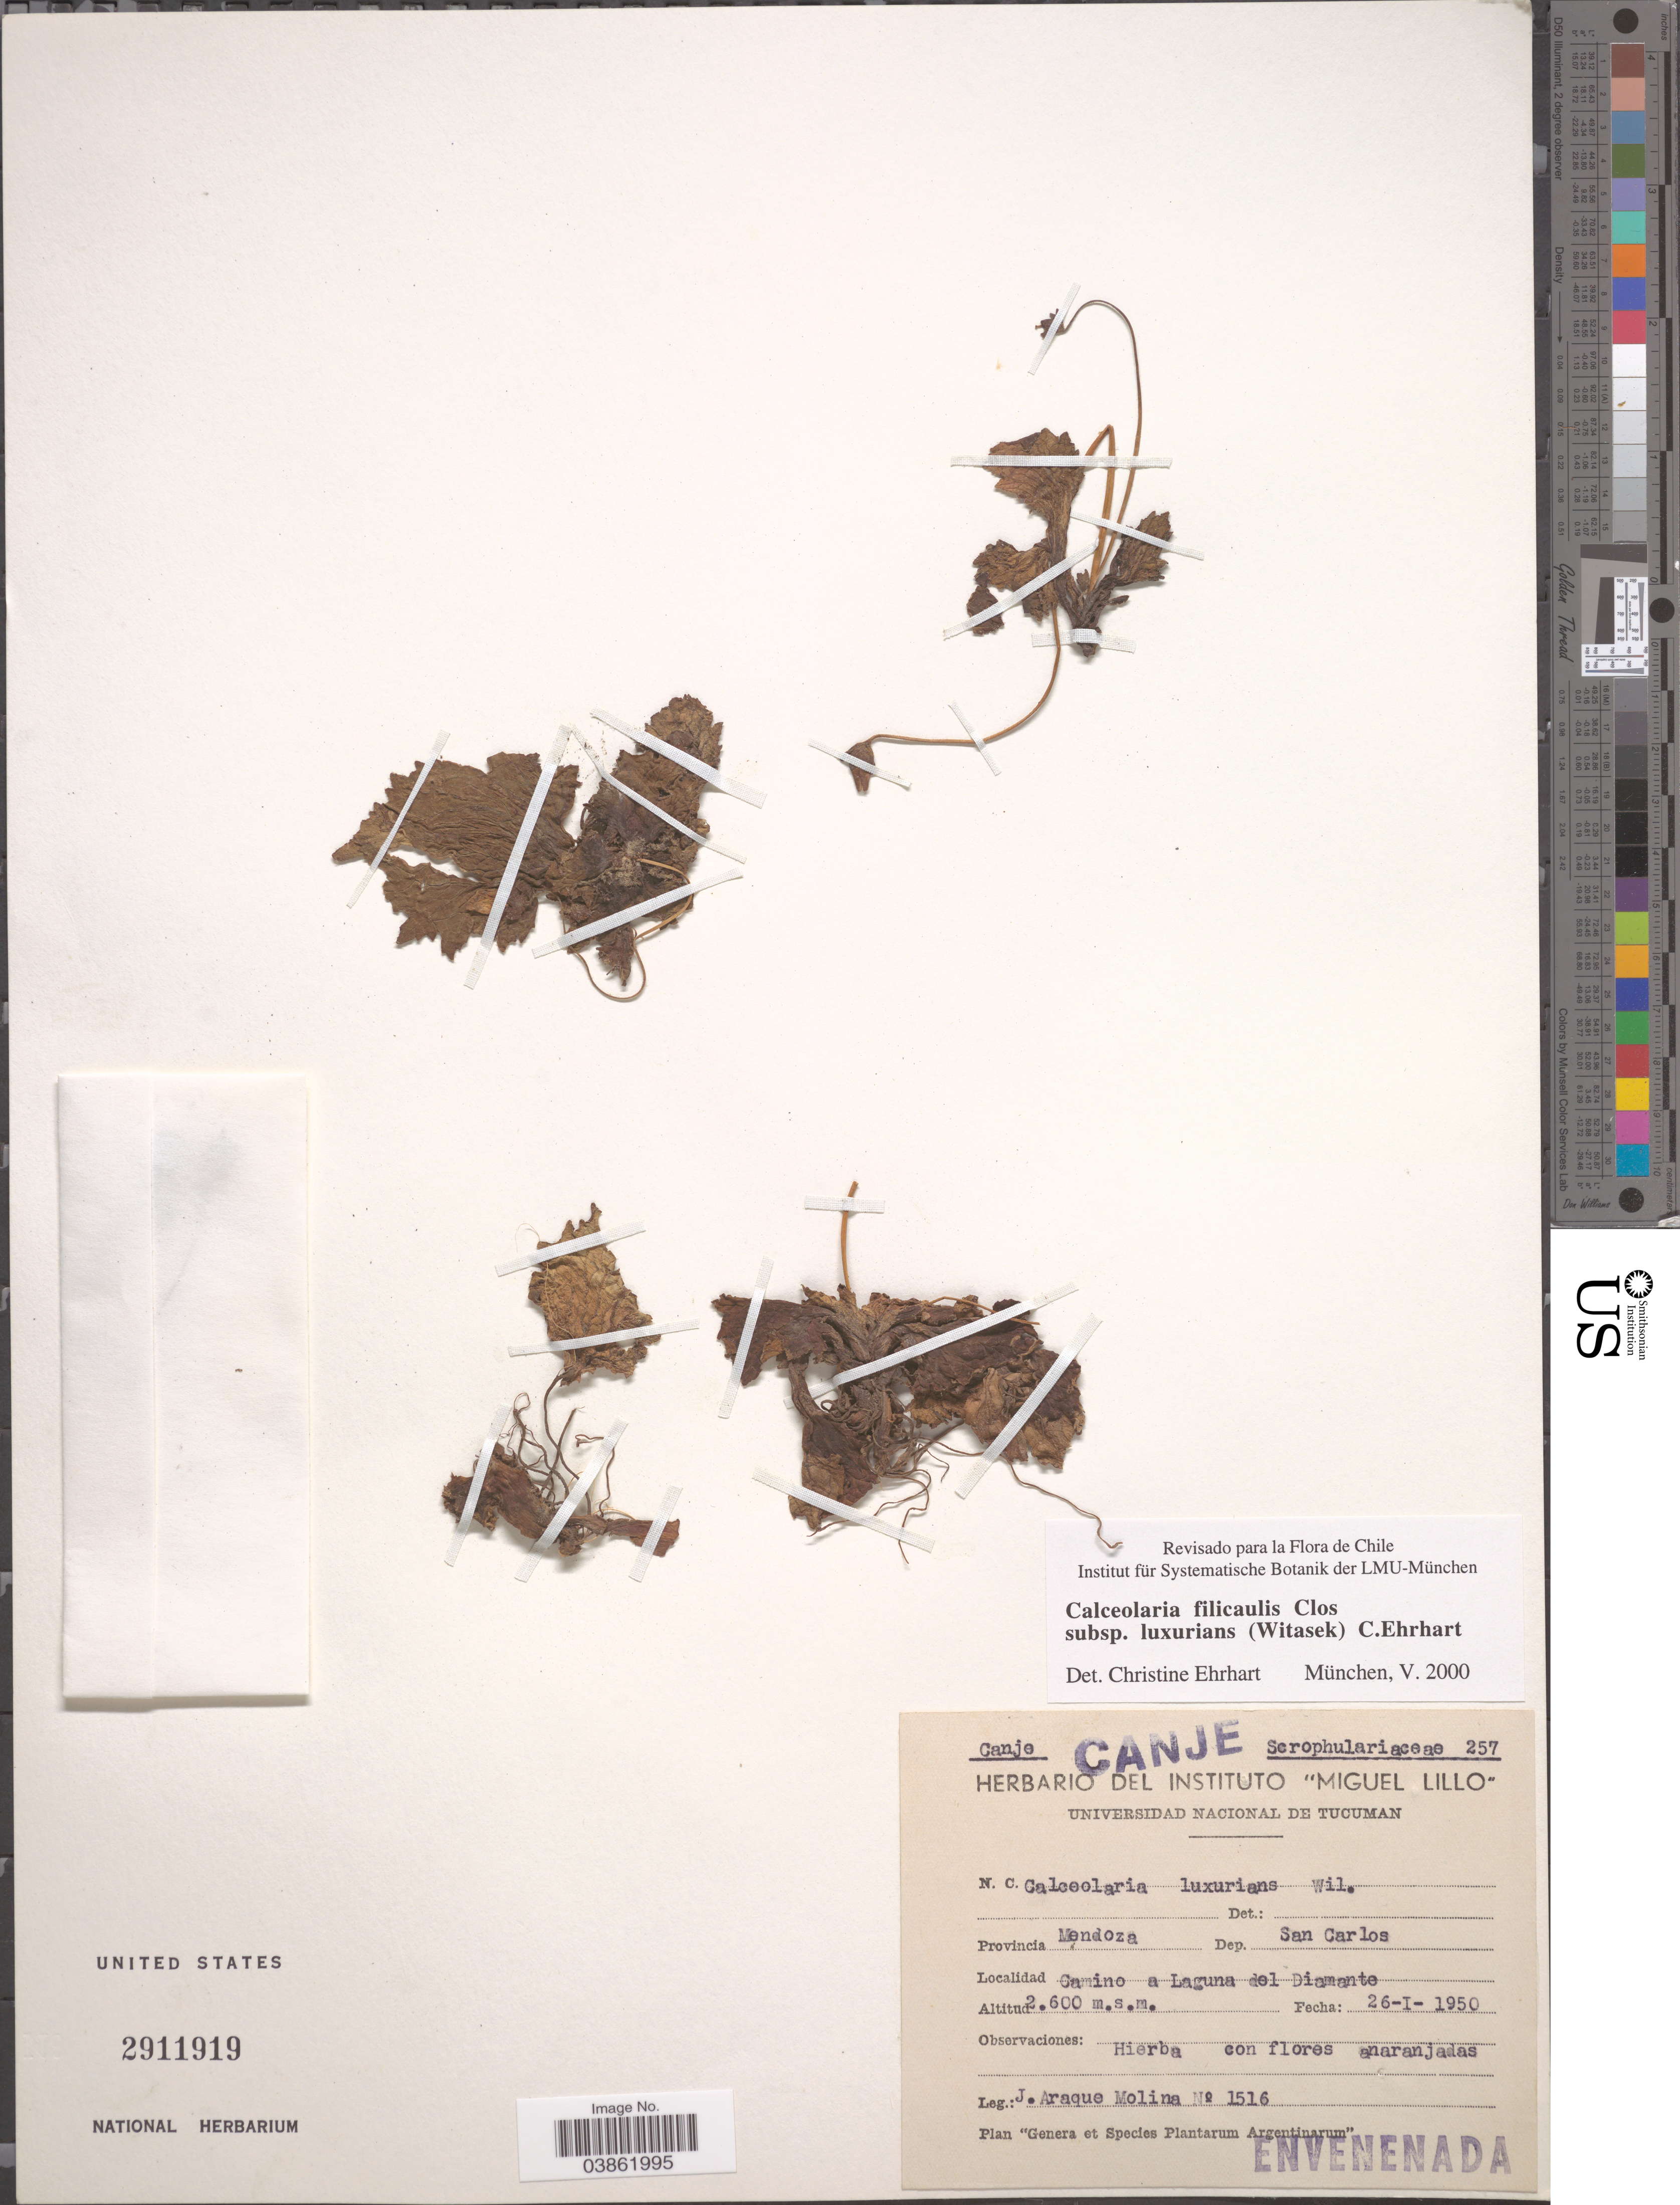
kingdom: Plantae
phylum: Tracheophyta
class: Magnoliopsida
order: Lamiales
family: Calceolariaceae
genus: Calceolaria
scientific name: Calceolaria filicaulis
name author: Clos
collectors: J. Araque Molina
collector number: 1516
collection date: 1950-01-26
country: Argentina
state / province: Mendoza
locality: Dep. San Carlos. Camino a Laguna del Diamante.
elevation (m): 2600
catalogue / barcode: US 2911919